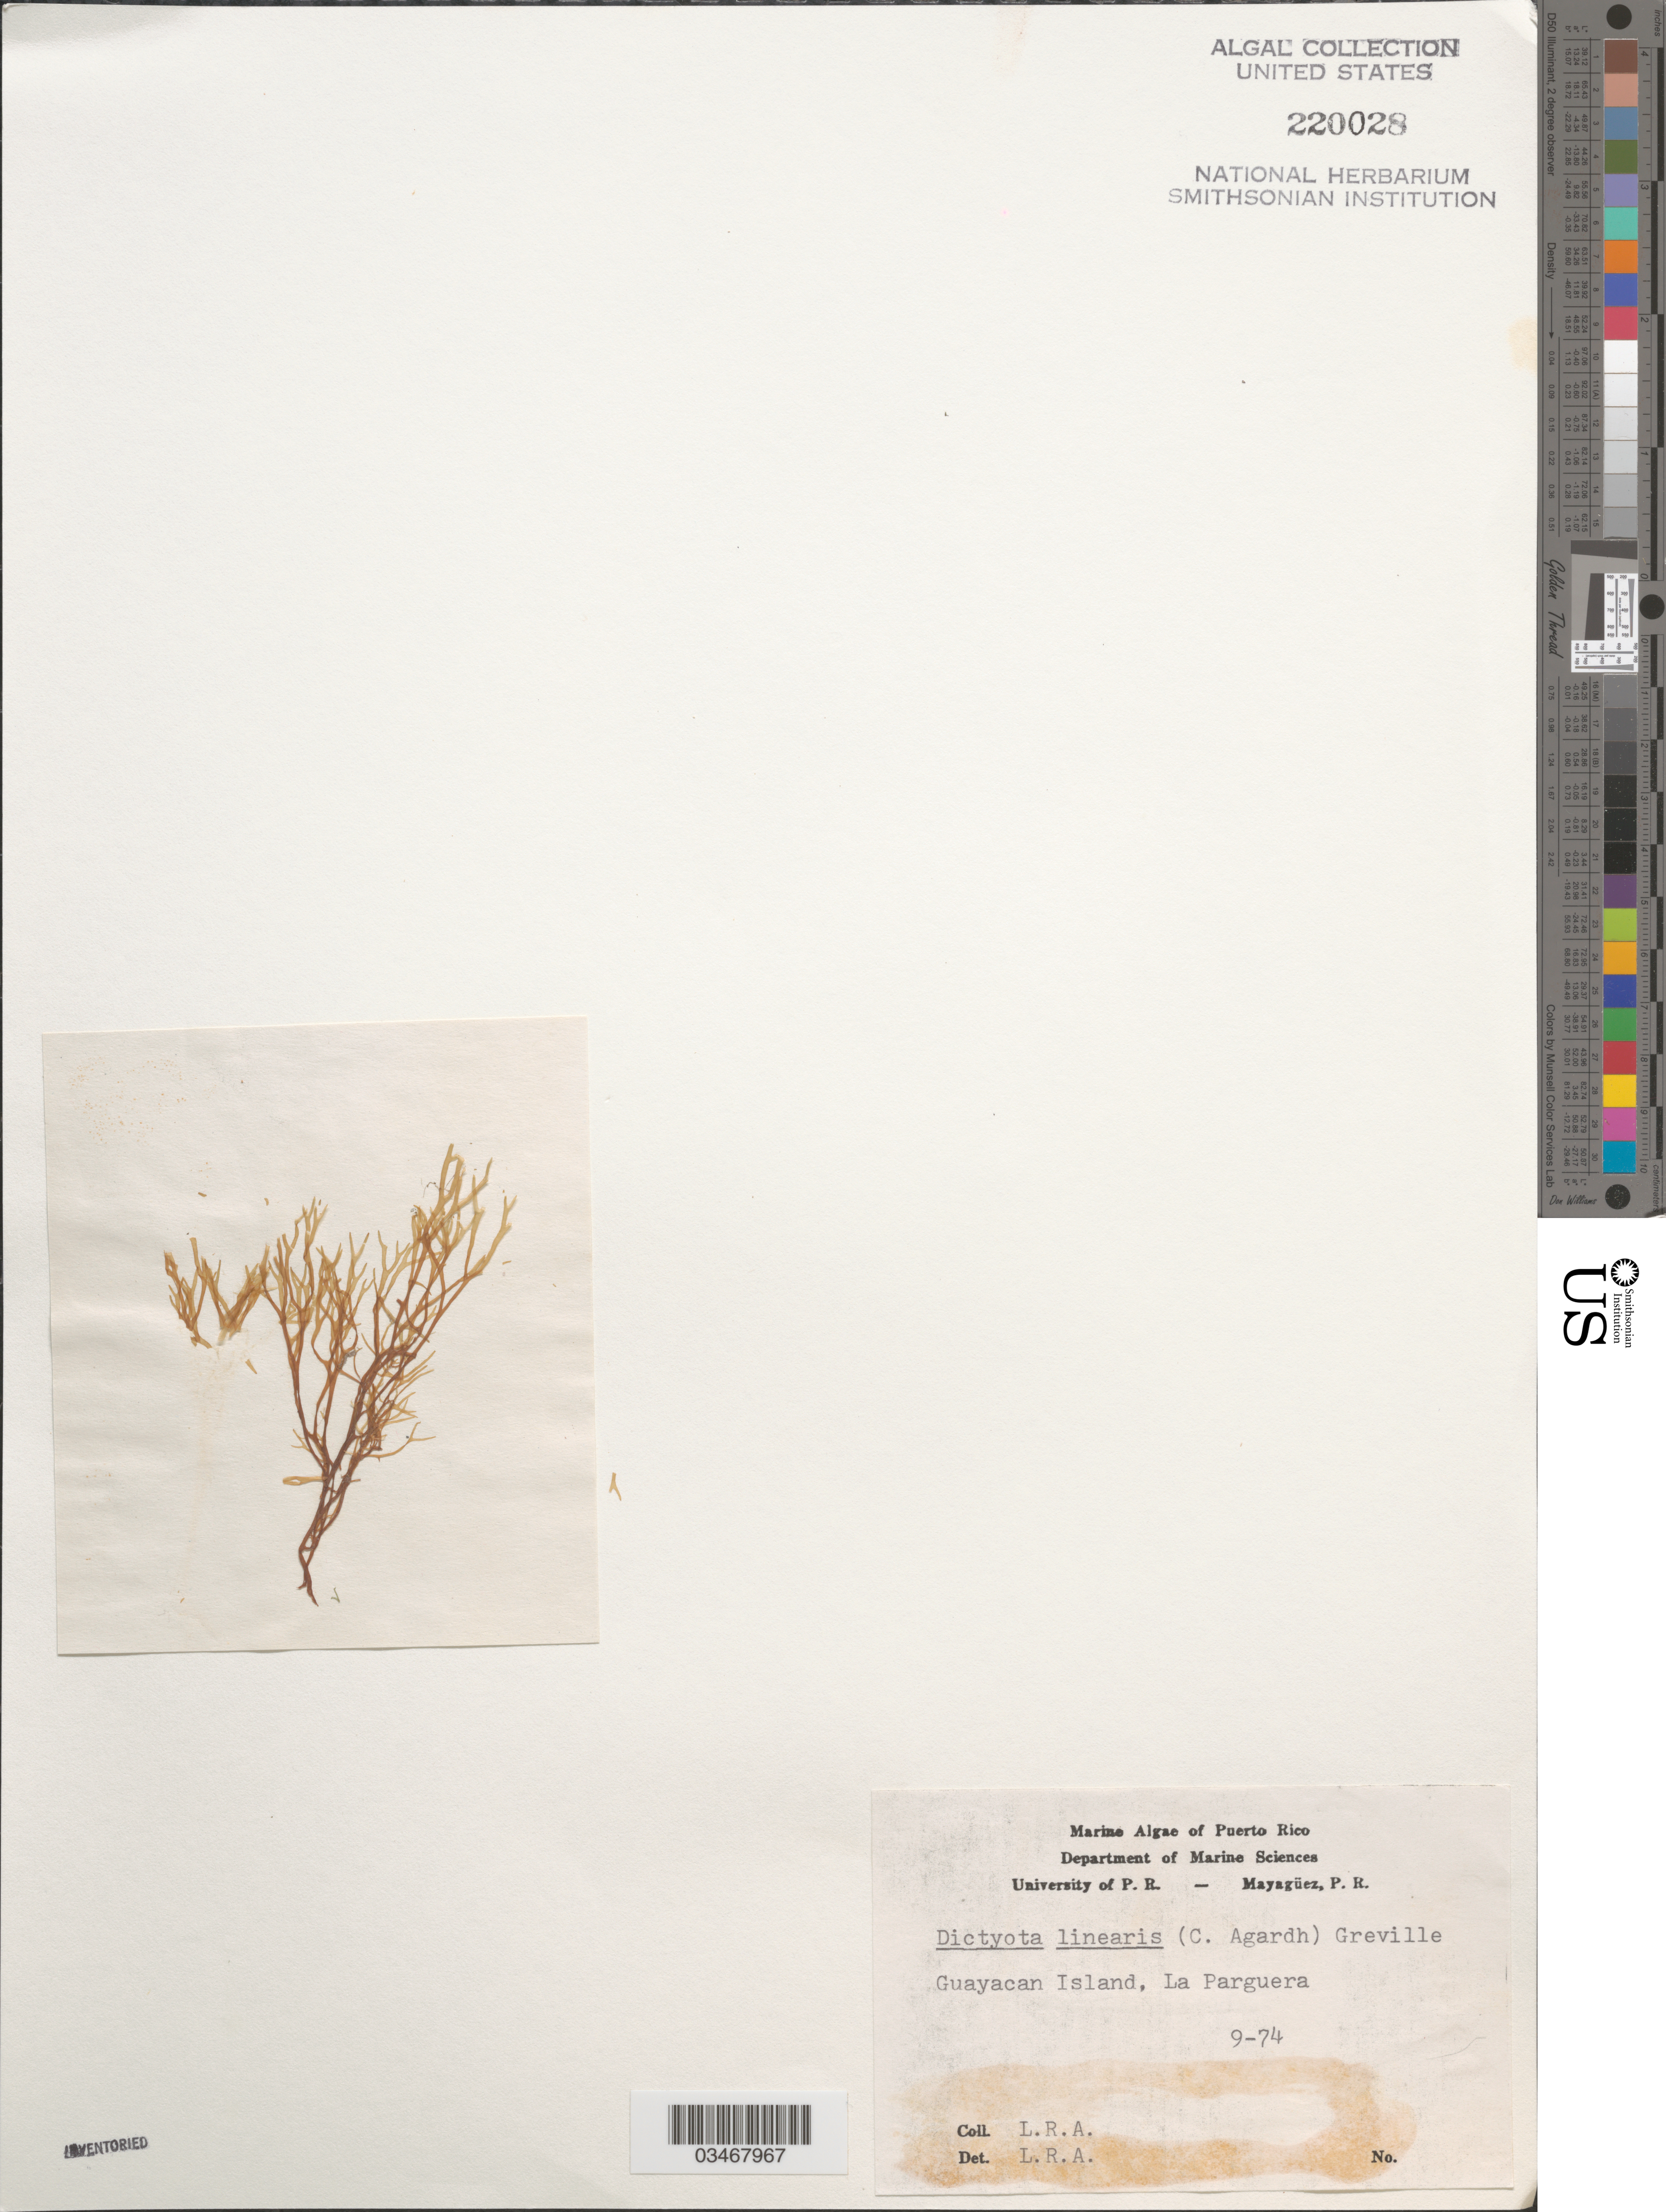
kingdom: Chromista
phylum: Ochrophyta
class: Phaeophyceae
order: Dictyotales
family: Dictyotaceae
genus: Dictyota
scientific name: Dictyota linearis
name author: (C. Agardh) Grev.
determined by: Ballantine, D. L.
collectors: L. Almodovar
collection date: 1974-09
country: Puerto Rico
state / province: Lajas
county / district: La Parguera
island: Guayacan Island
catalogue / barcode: US 220028